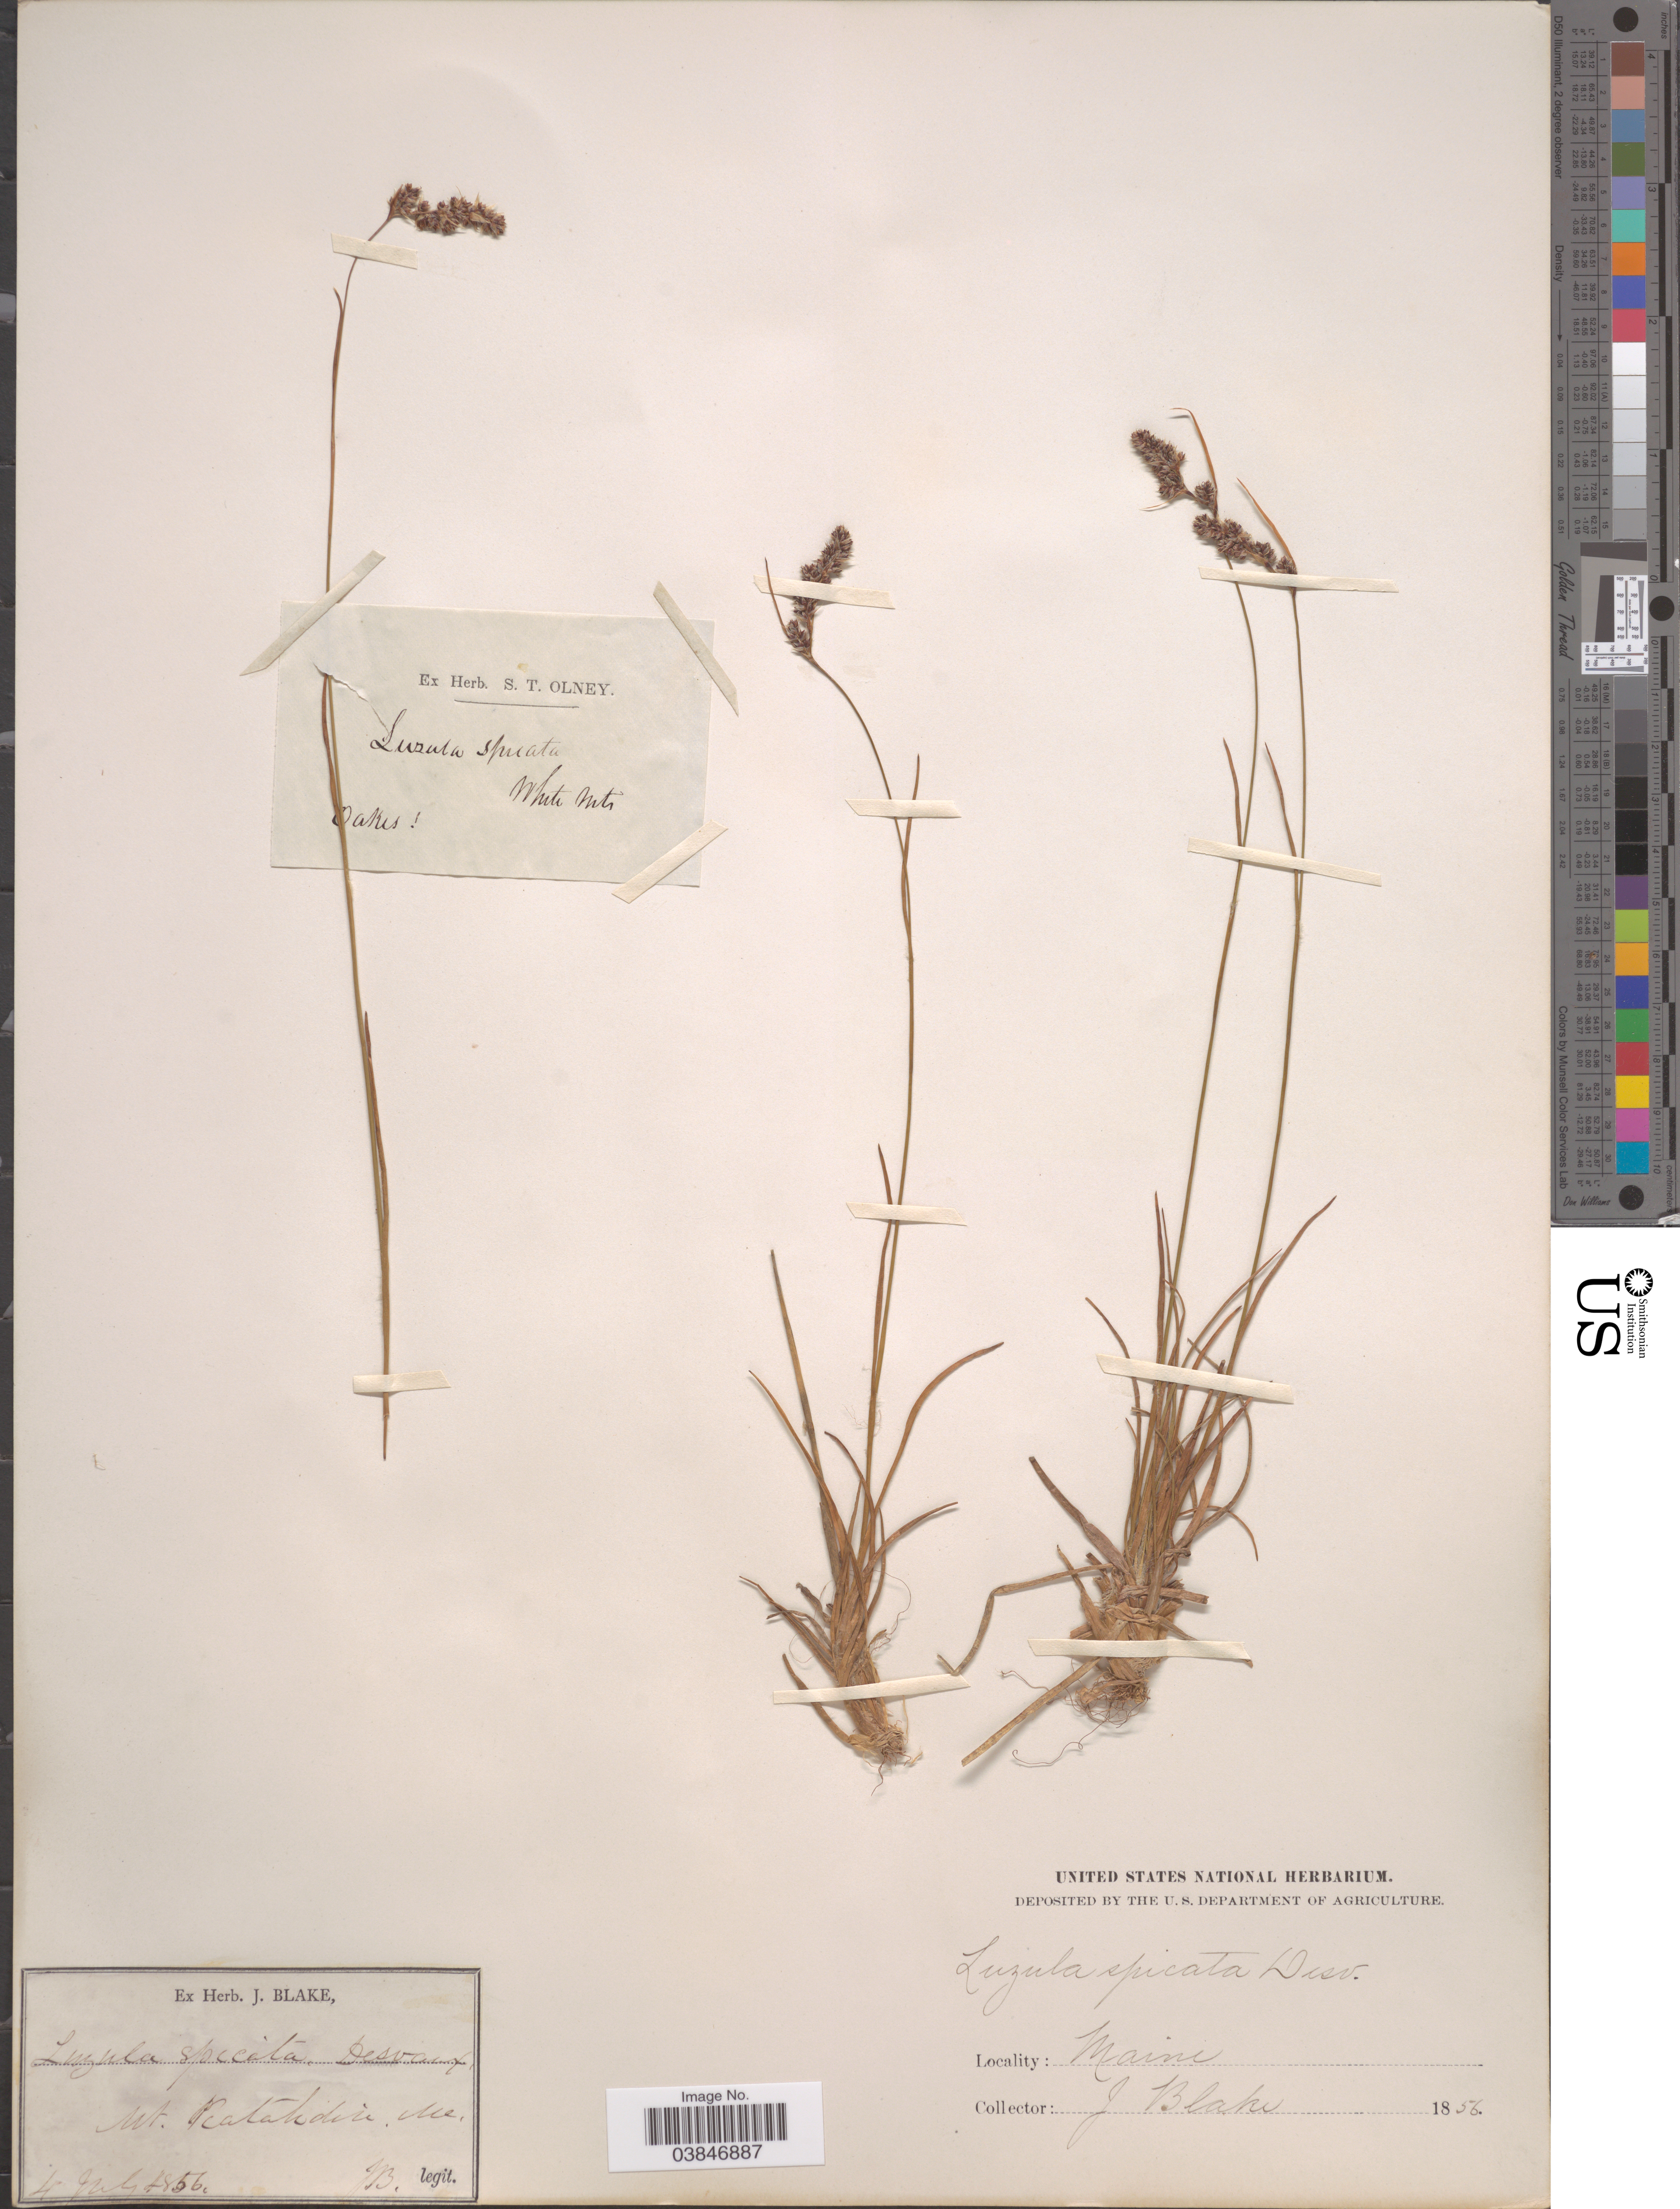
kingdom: Plantae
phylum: Tracheophyta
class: Liliopsida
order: Poales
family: Juncaceae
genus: Luzula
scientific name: Luzula spicata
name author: (L.) DC.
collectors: J. Blake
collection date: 1856-07-04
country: United States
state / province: Maine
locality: Mt. Katahdin.